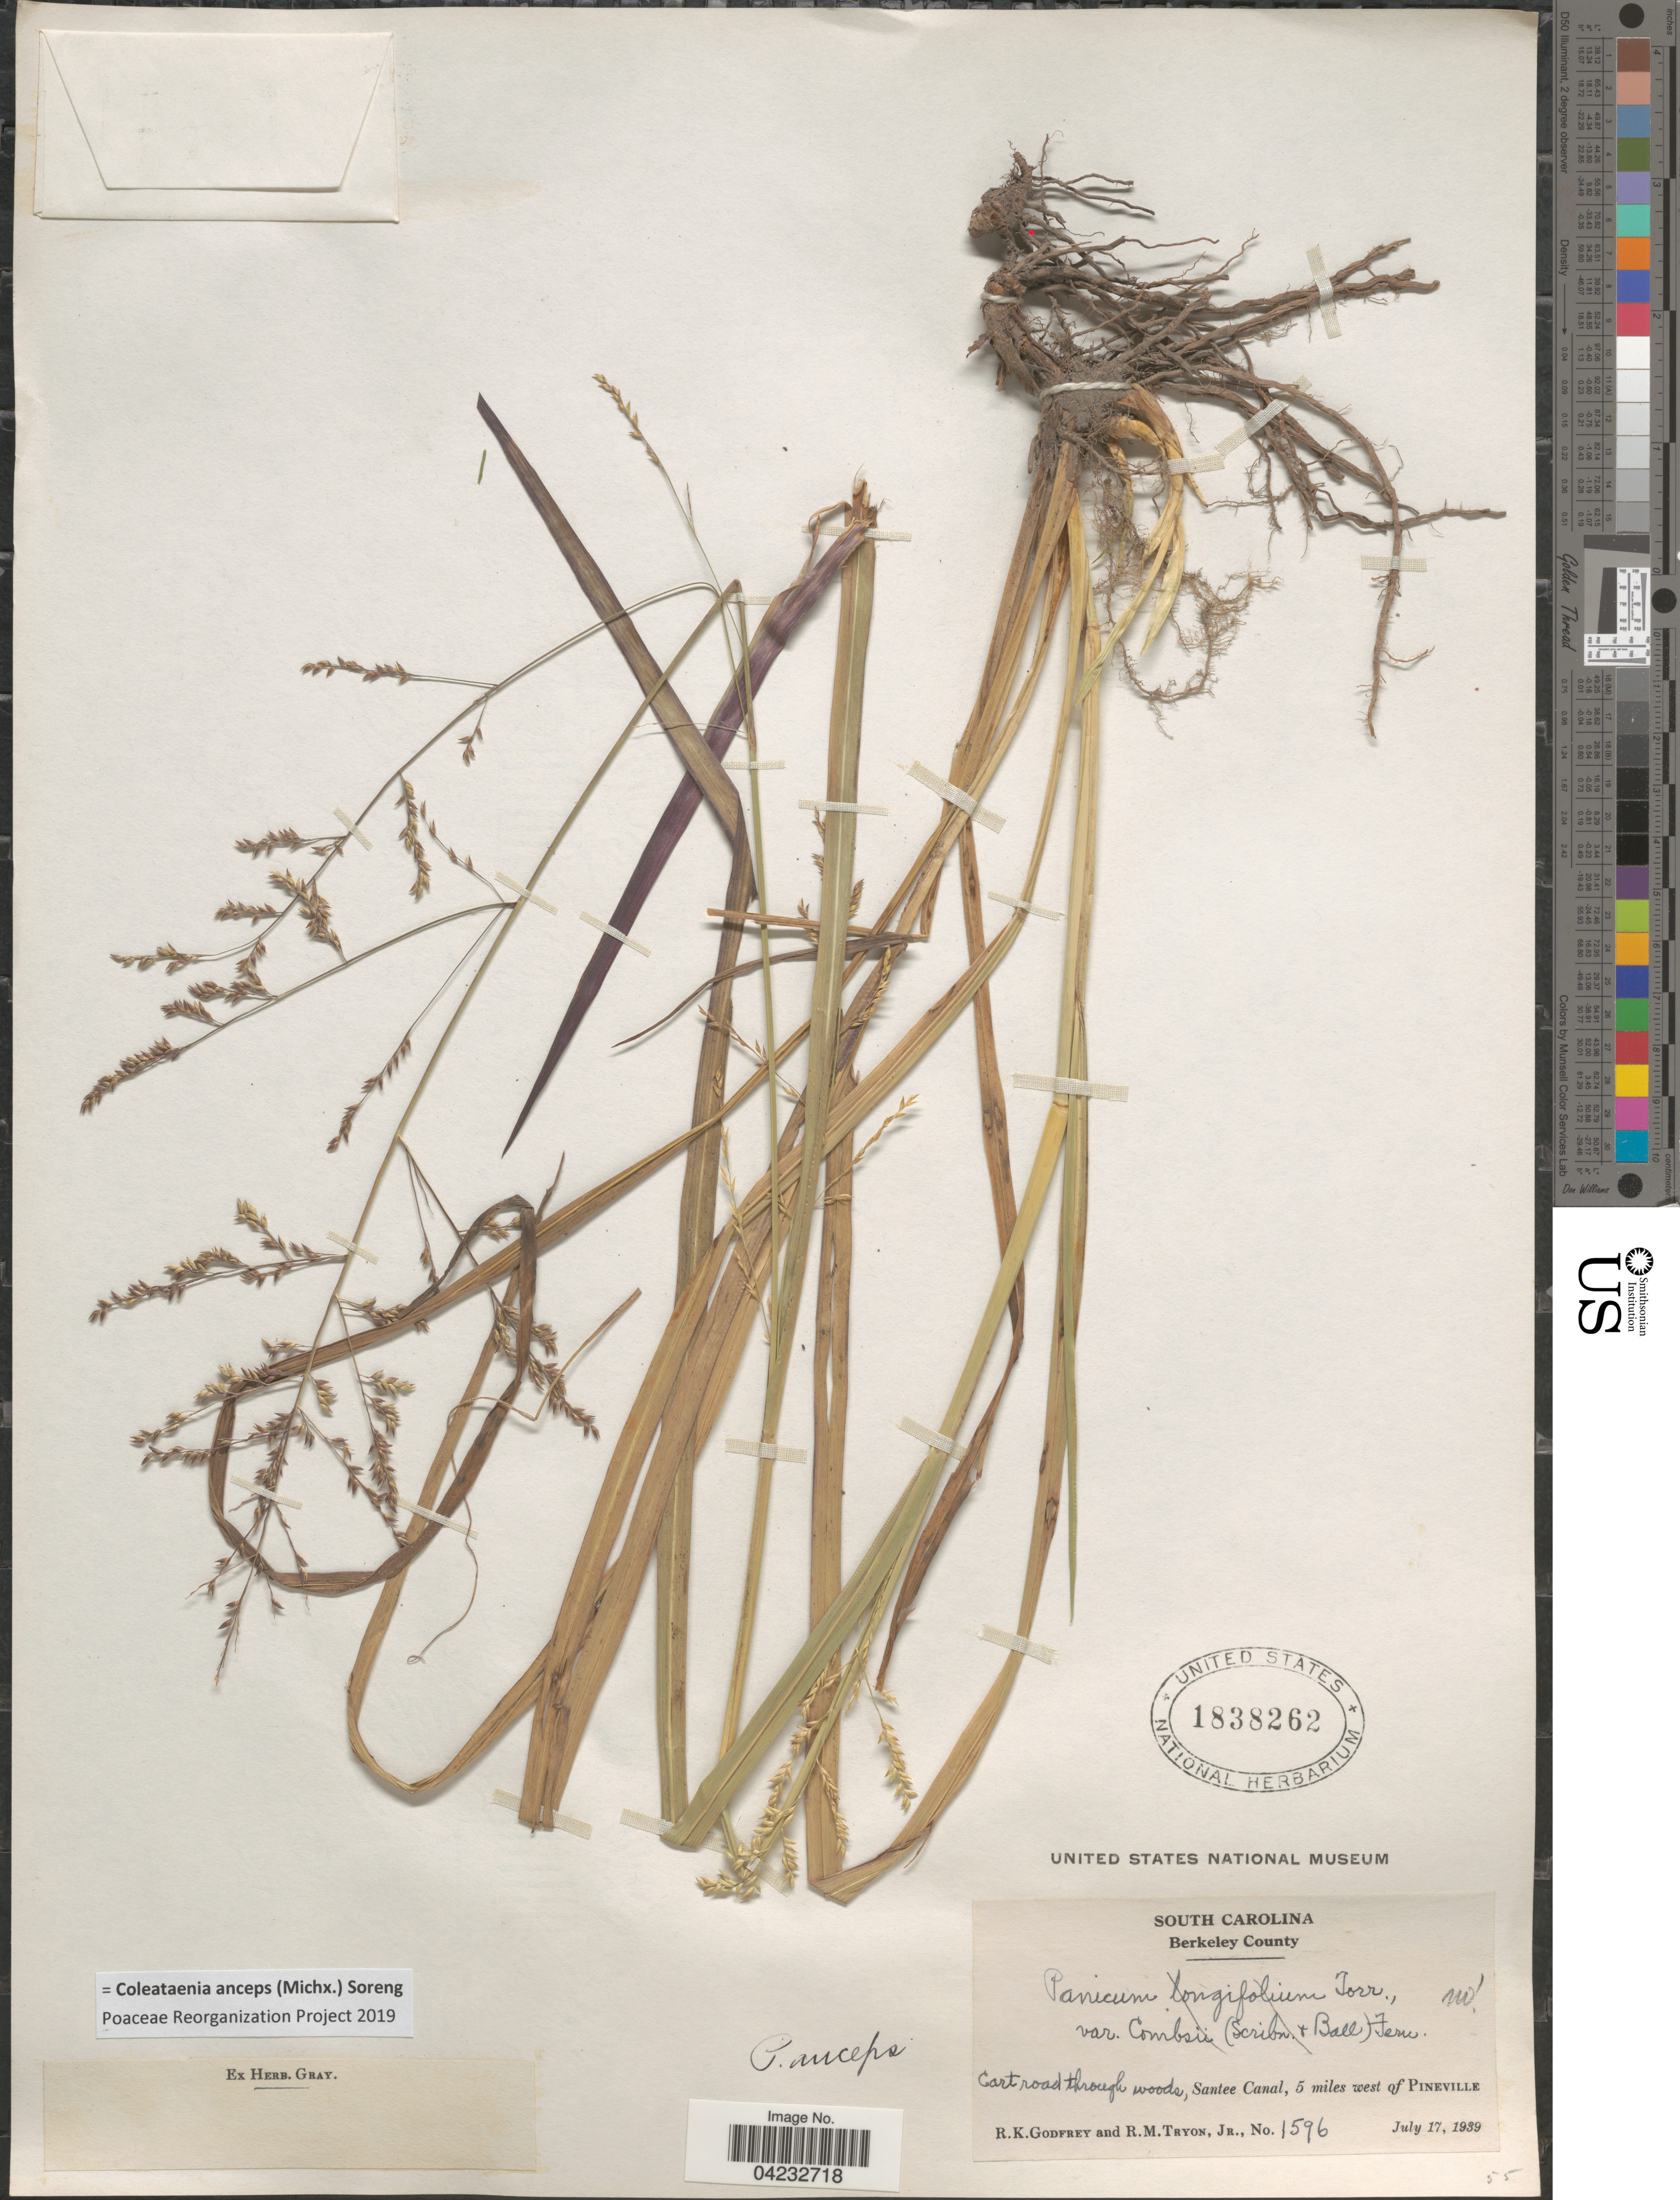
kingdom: Plantae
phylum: Tracheophyta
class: Liliopsida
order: Poales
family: Poaceae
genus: Coleataenia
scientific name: Coleataenia anceps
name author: (Michx.) Soreng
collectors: R. K. Godfrey & R. Tryon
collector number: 1596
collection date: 1939-07-17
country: United States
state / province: South Carolina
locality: Berkeley County. Santee Canal, 5 miles west of Pineville.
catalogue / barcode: US 1838262